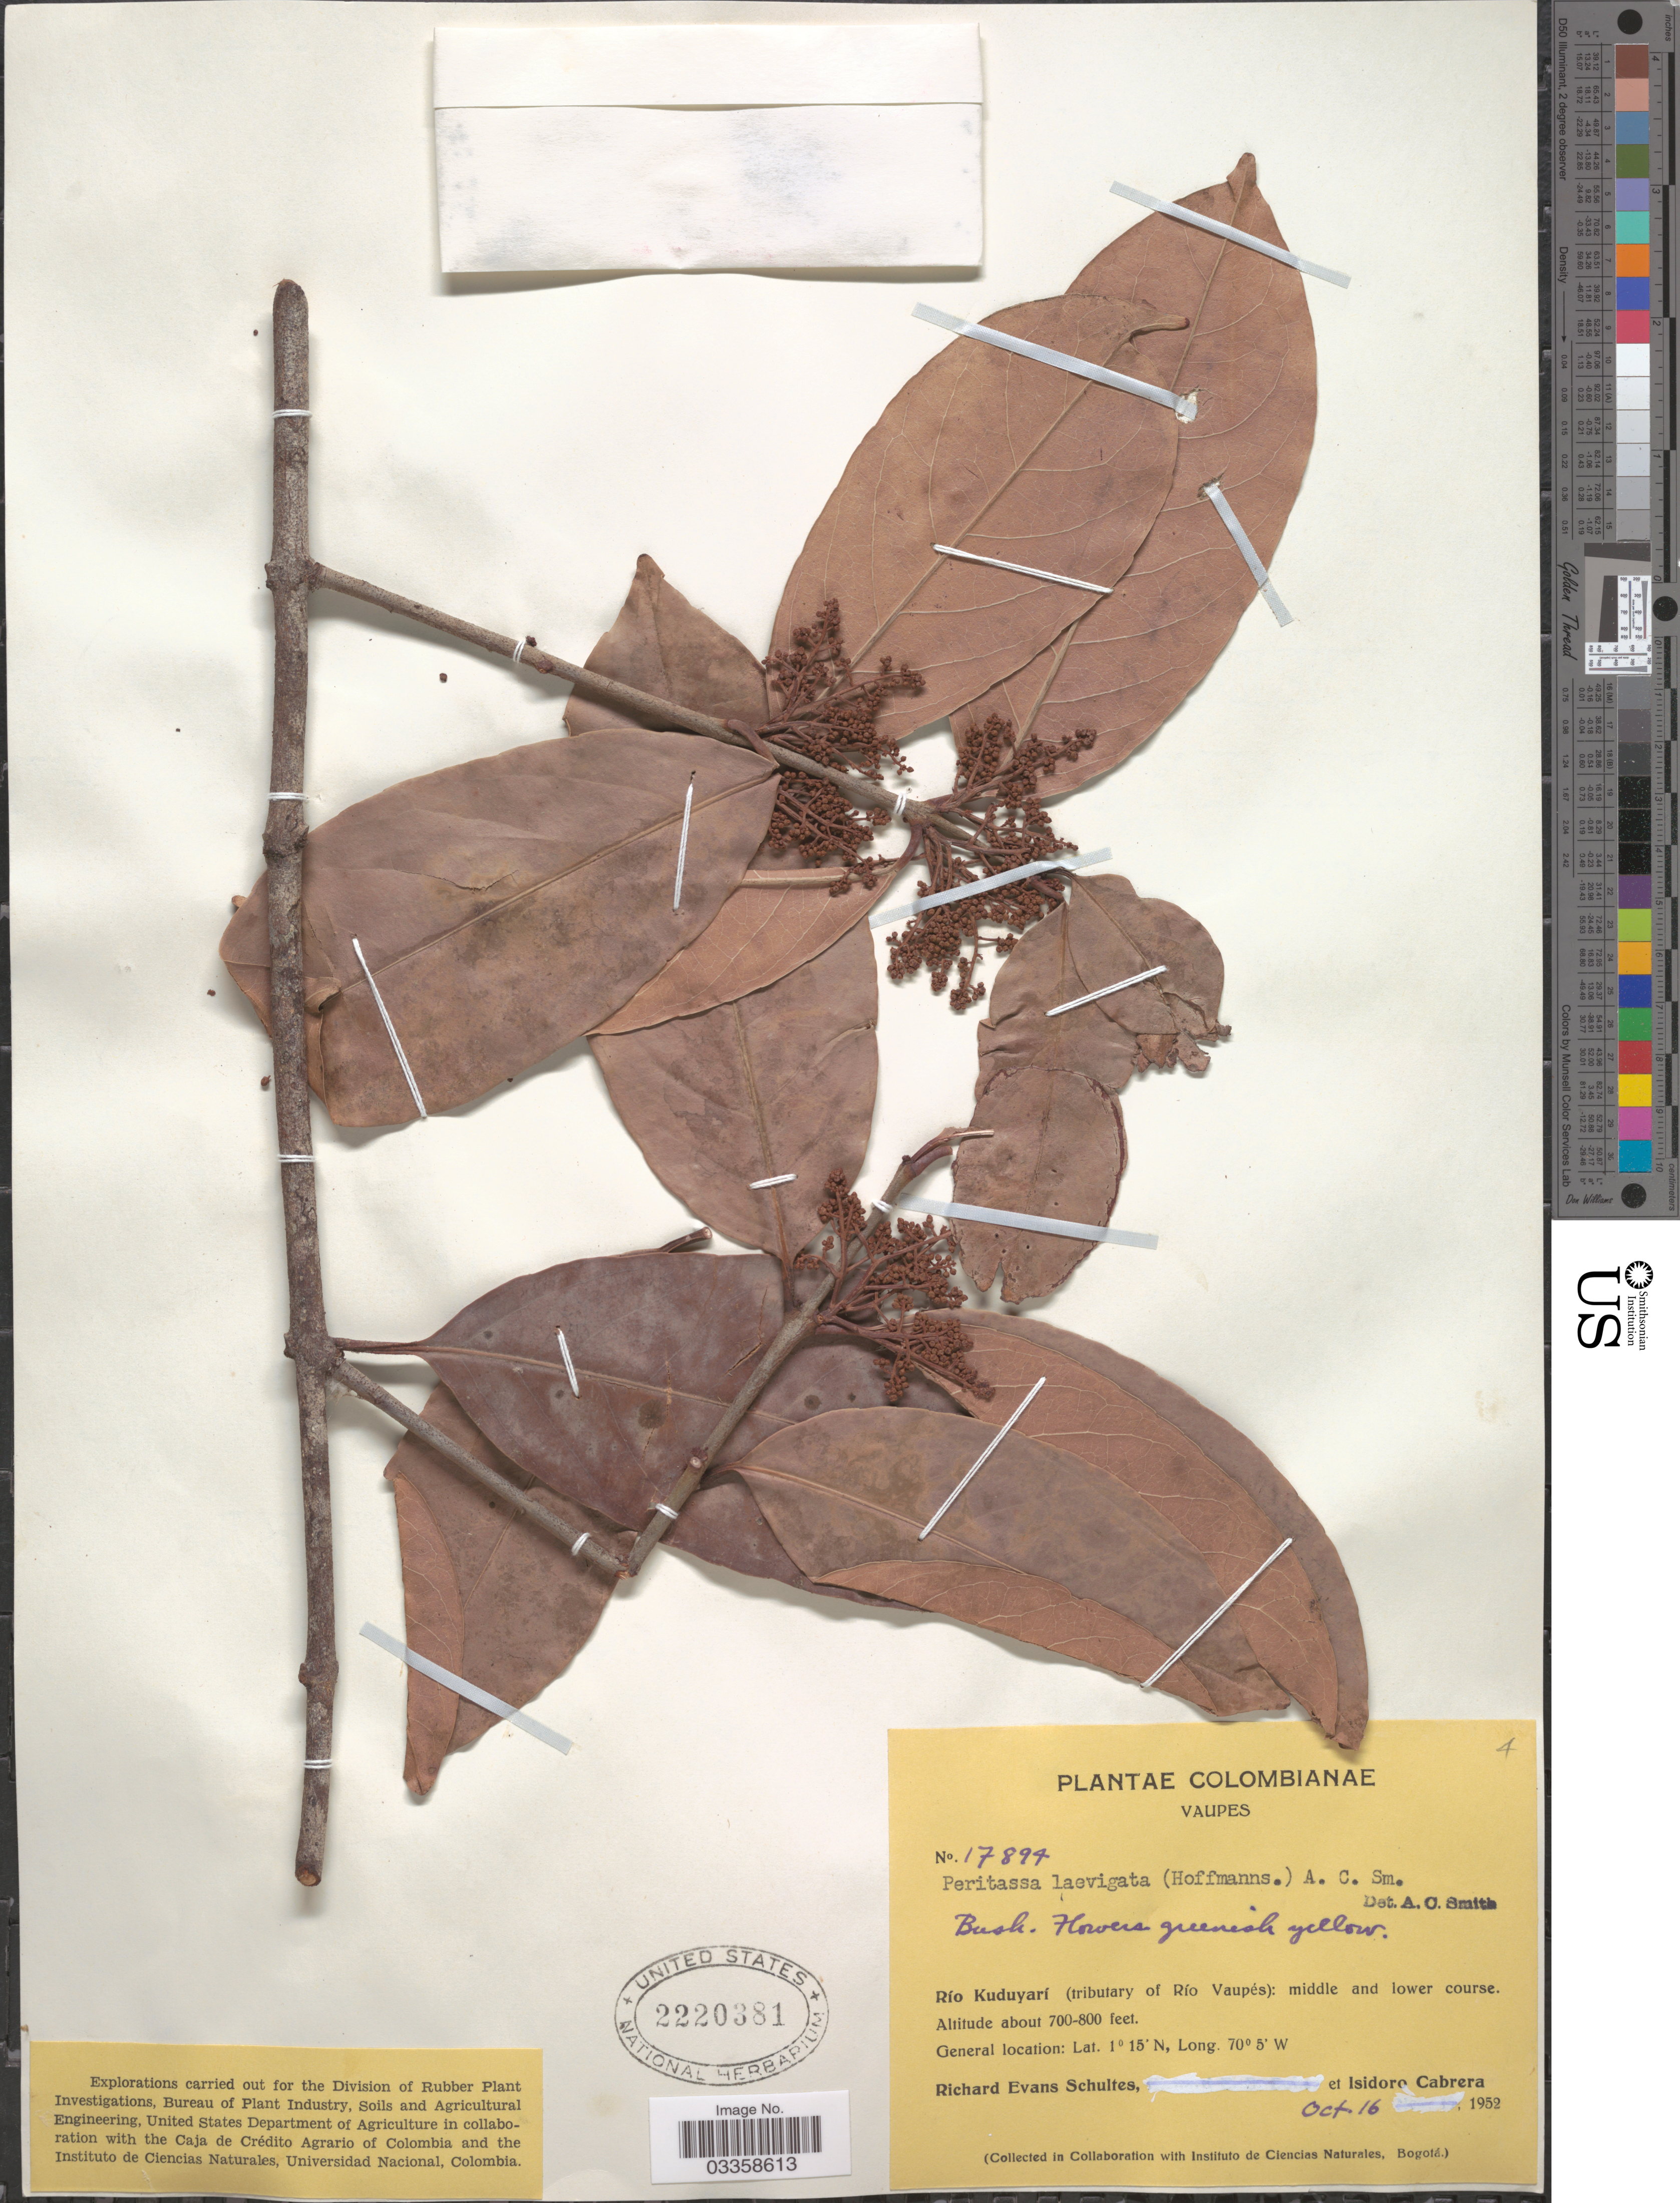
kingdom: Plantae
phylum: Tracheophyta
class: Magnoliopsida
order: Celastrales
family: Celastraceae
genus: Peritassa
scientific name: Peritassa laevigata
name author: (Hoffmanns. ex Link) A.C. Sm.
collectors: R. E. Schultes & I. Cabrera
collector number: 17894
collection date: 1952-10-16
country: Colombia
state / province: Vaupés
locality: Río Kuduyarí (tributary of Río Vaupés): middle and lower course.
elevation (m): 213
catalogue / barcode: US 2220381